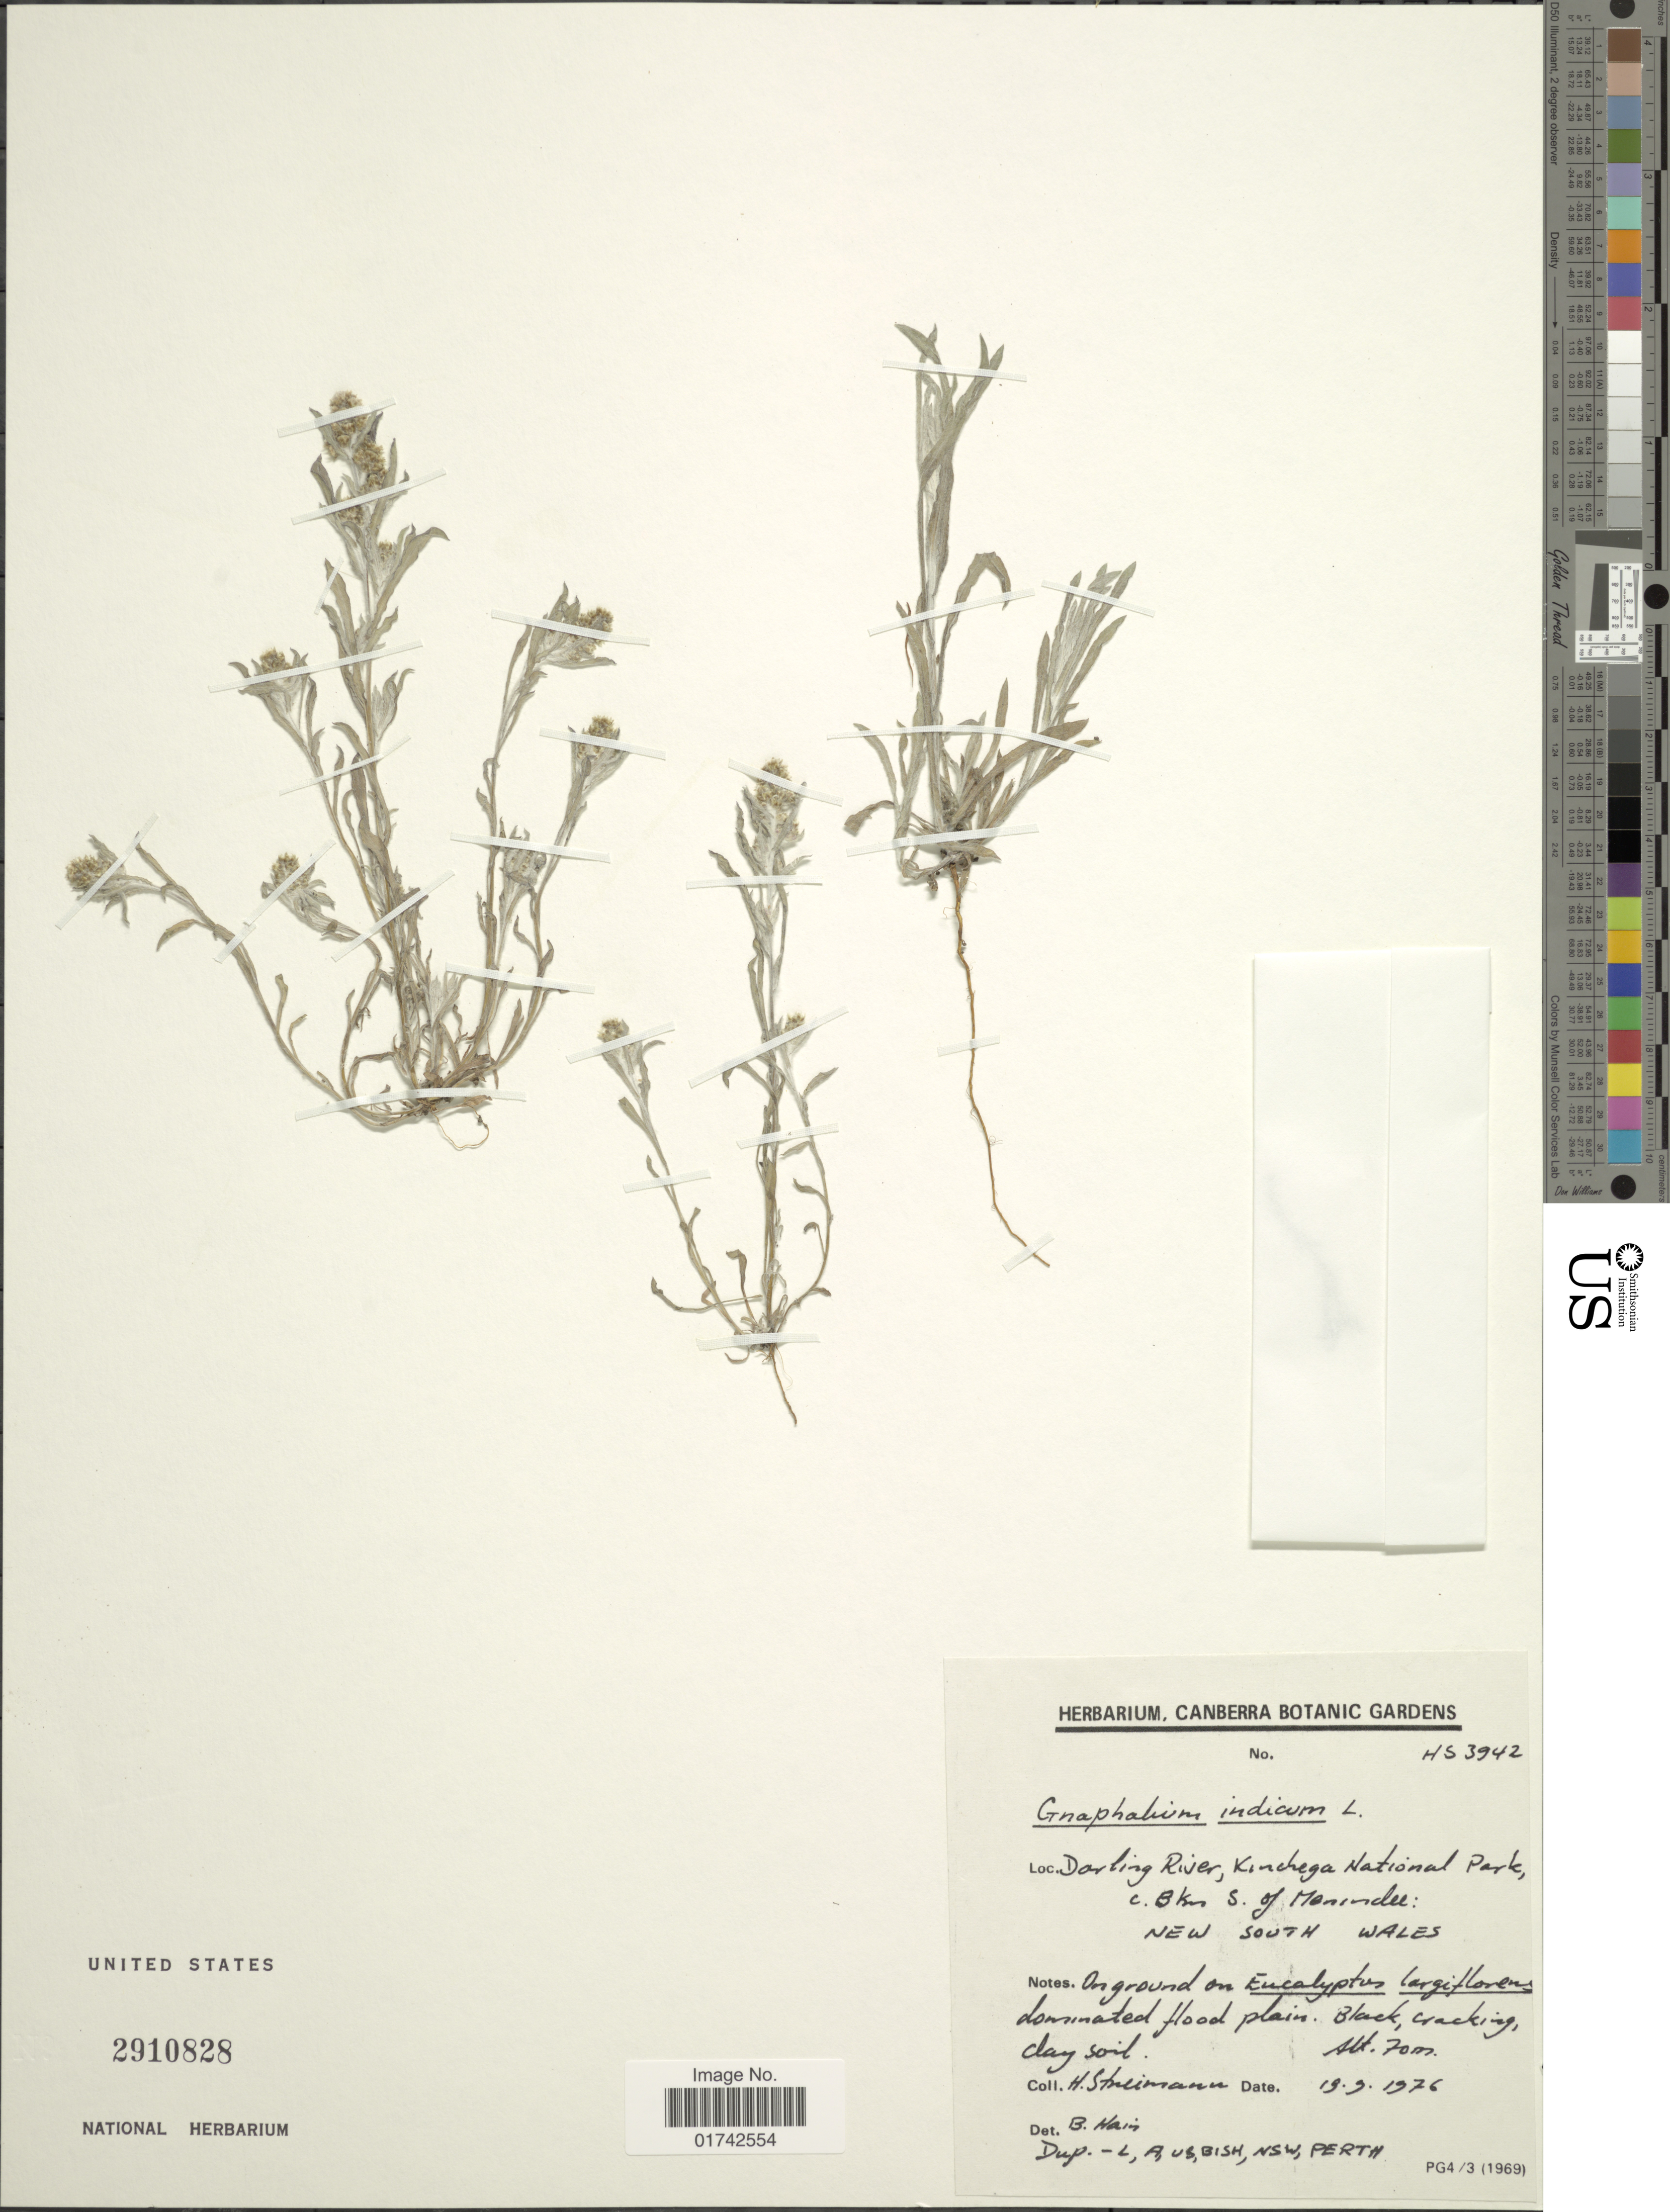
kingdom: Plantae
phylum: Tracheophyta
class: Magnoliopsida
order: Asterales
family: Asteraceae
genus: Helichrysum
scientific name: Helichrysum indicum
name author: (L.) Grierson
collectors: H. Streimann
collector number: HS 3942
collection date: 1976-09-19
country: Australia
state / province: New South Wales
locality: Darling River, Kinchega National Park, ca. 8 km S. of Menindee.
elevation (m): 70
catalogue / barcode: US 2910828